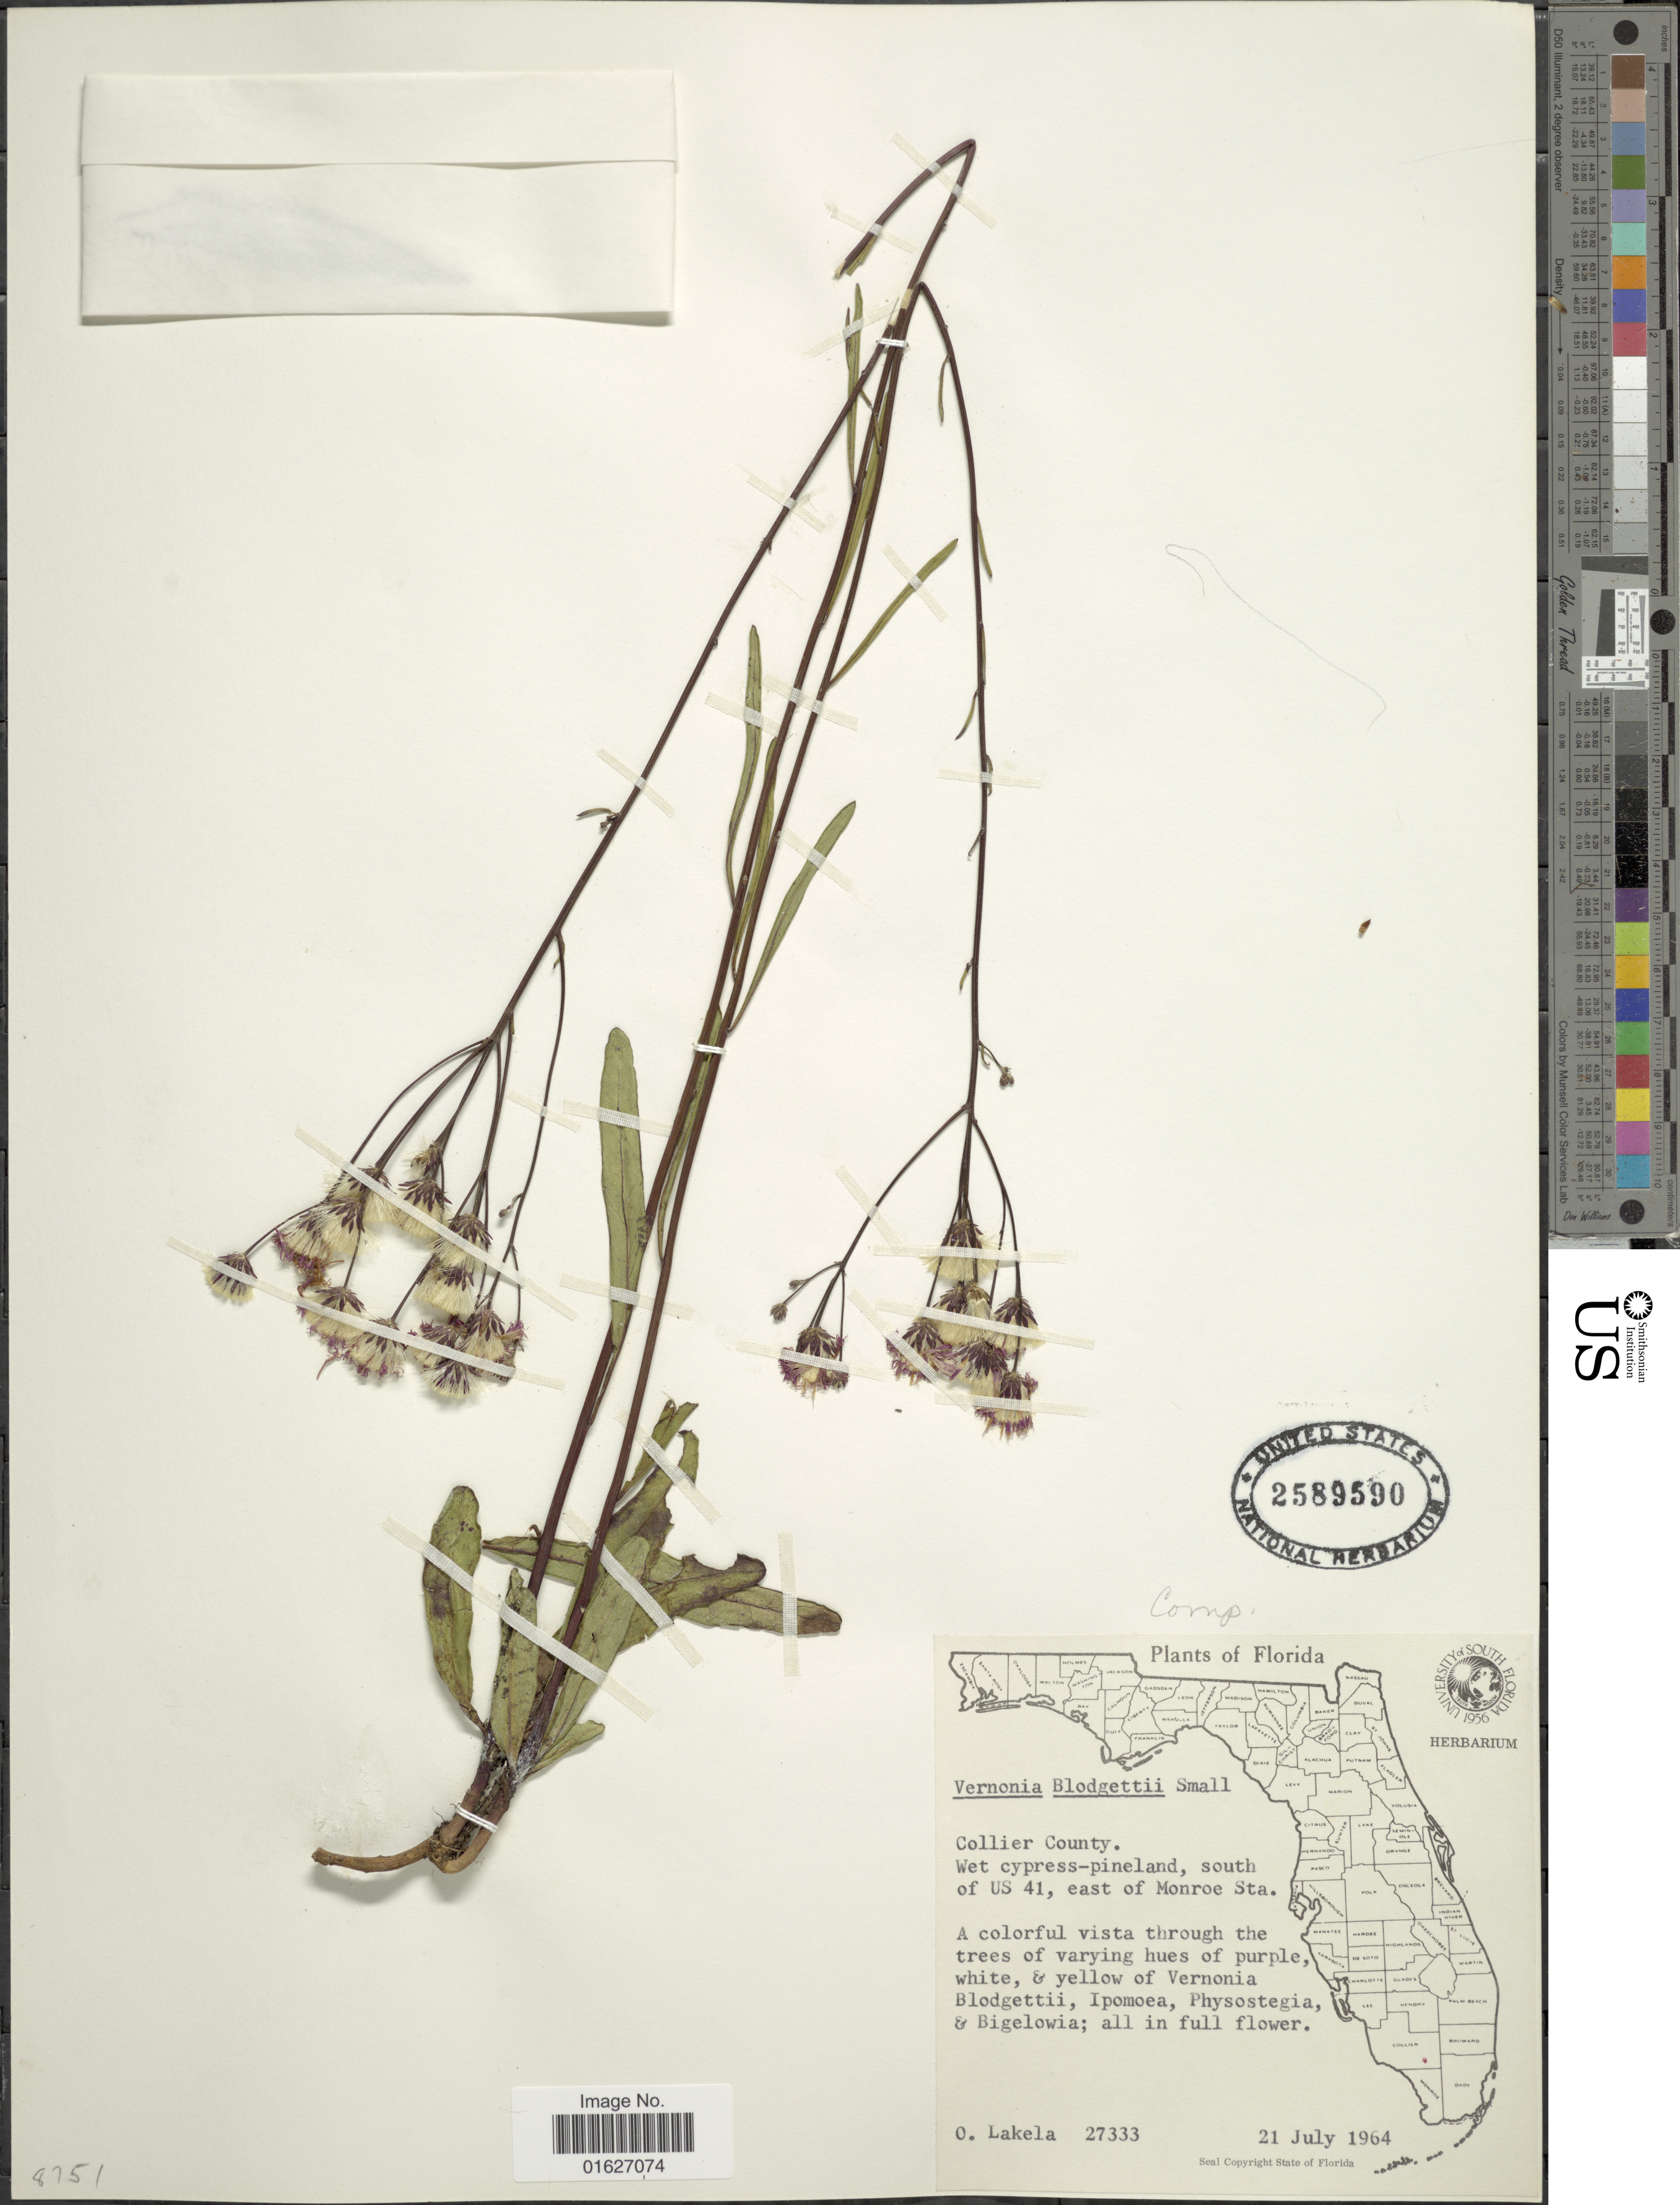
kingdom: Plantae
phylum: Tracheophyta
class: Magnoliopsida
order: Asterales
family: Asteraceae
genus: Vernonia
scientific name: Vernonia blodgettii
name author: Small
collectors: O. Lakela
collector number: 27333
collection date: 1964-07-21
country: United States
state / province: Florida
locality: Collier County, wet cypress-pineland, south of US 41, east of Monroe Sta.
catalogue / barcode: US 2589590